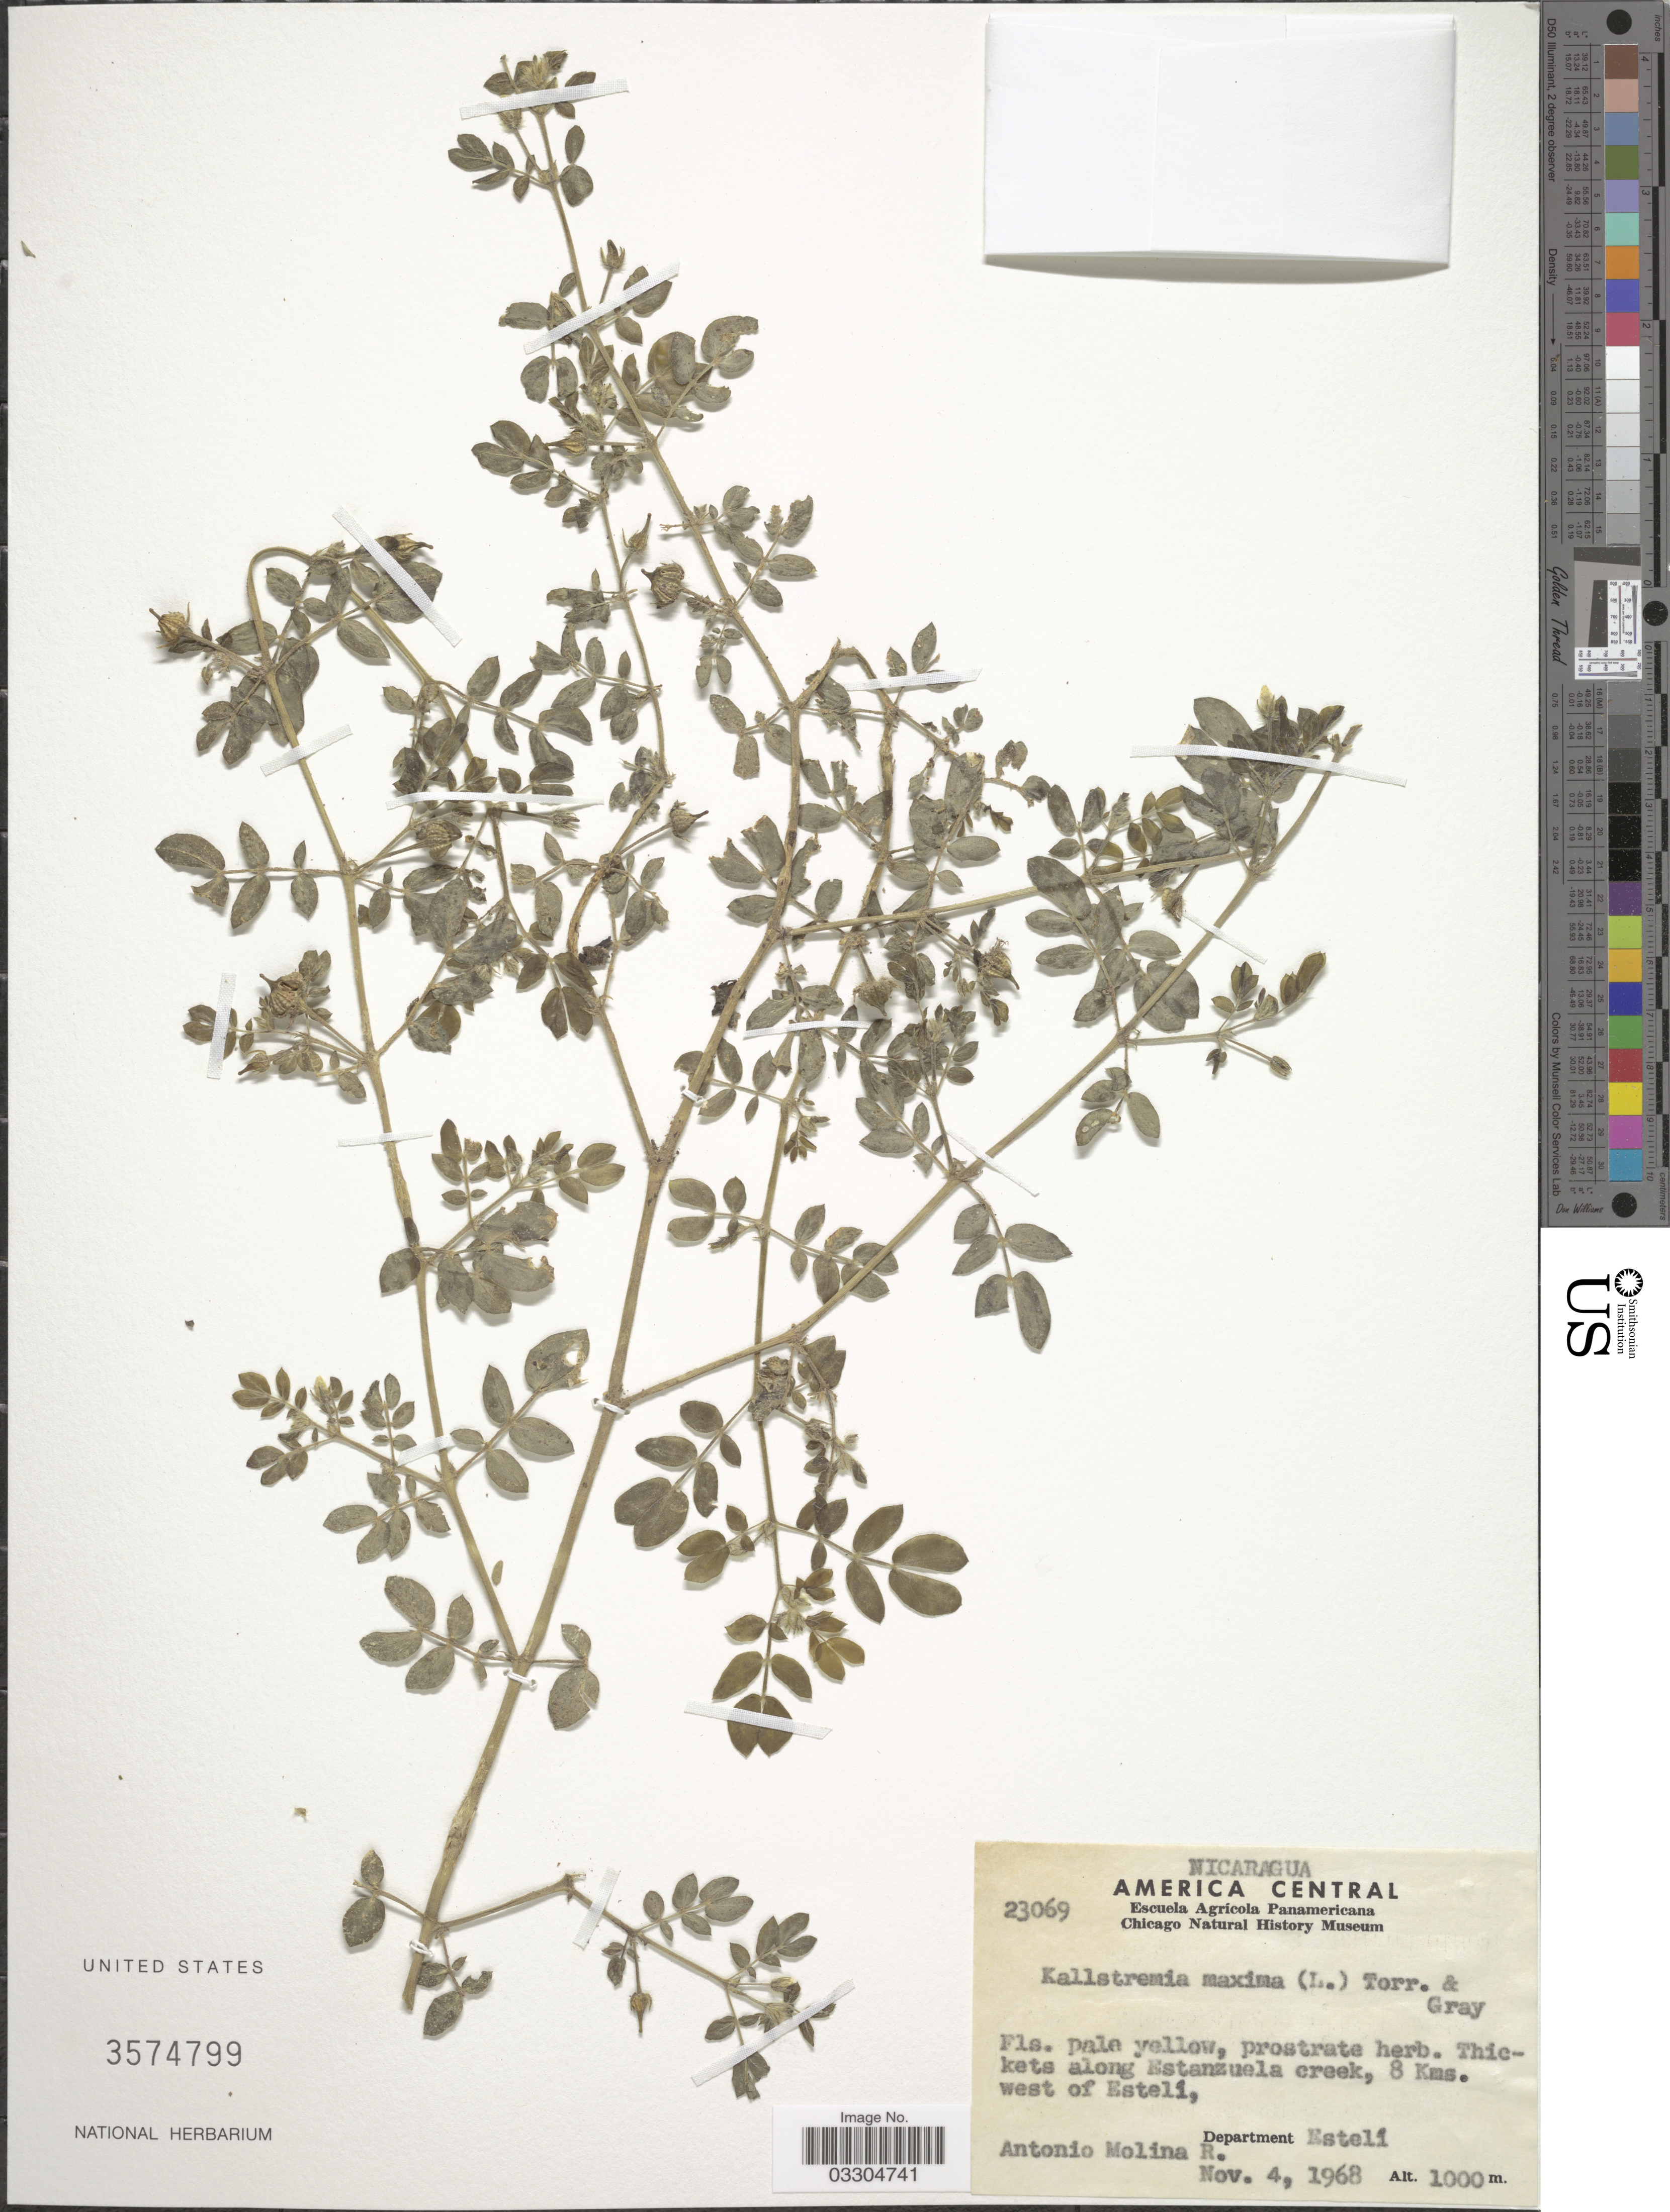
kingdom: Plantae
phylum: Tracheophyta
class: Magnoliopsida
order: Zygophyllales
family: Zygophyllaceae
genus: Kallstroemia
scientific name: Kallstroemia maxima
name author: (L.) Hook. & Arn.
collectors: A. Molina R.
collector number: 23069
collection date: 1968-11-04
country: Nicaragua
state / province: Esteli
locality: Along Estanzuela creek, 8 Kms. west of Estelí, Department of Estelí.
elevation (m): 1000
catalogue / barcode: US 3574799